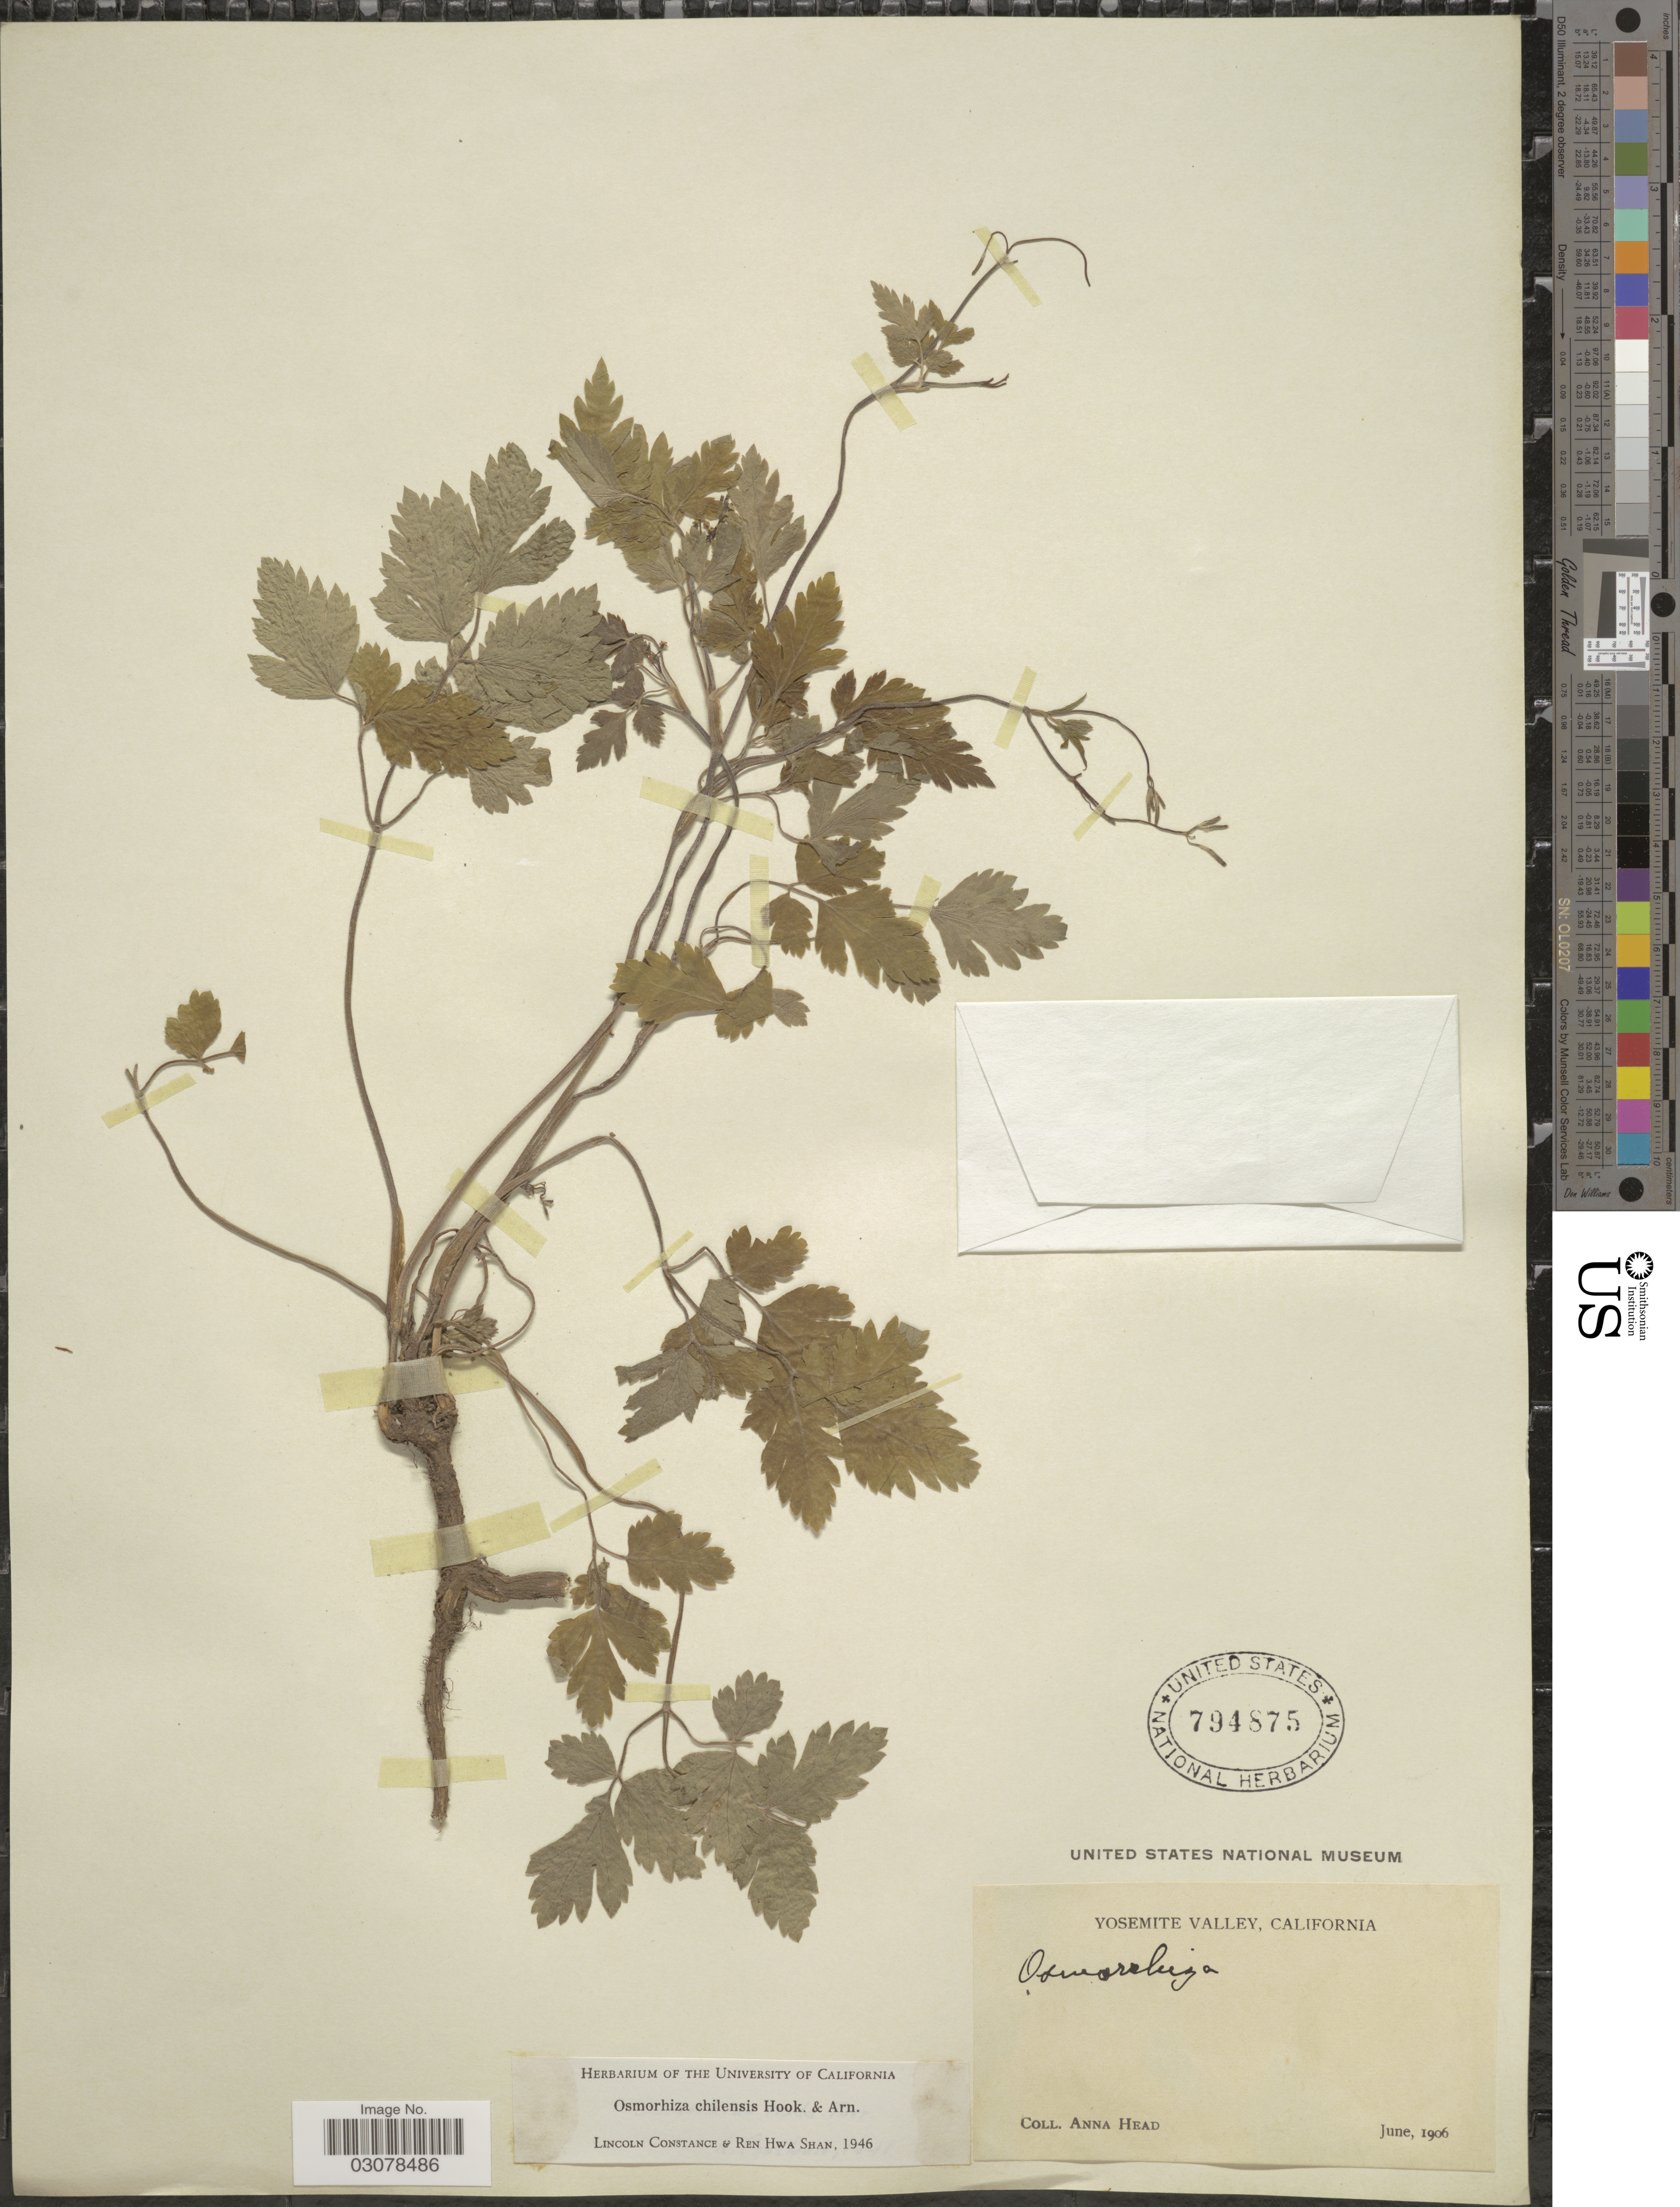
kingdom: Plantae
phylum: Tracheophyta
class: Magnoliopsida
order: Apiales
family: Apiaceae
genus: Osmorhiza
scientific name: Osmorhiza chilensis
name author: Hook. & Arn.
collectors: A. Head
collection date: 1906-06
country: United States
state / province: California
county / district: Mariposa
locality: Yosemite Valley.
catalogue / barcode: US 794875